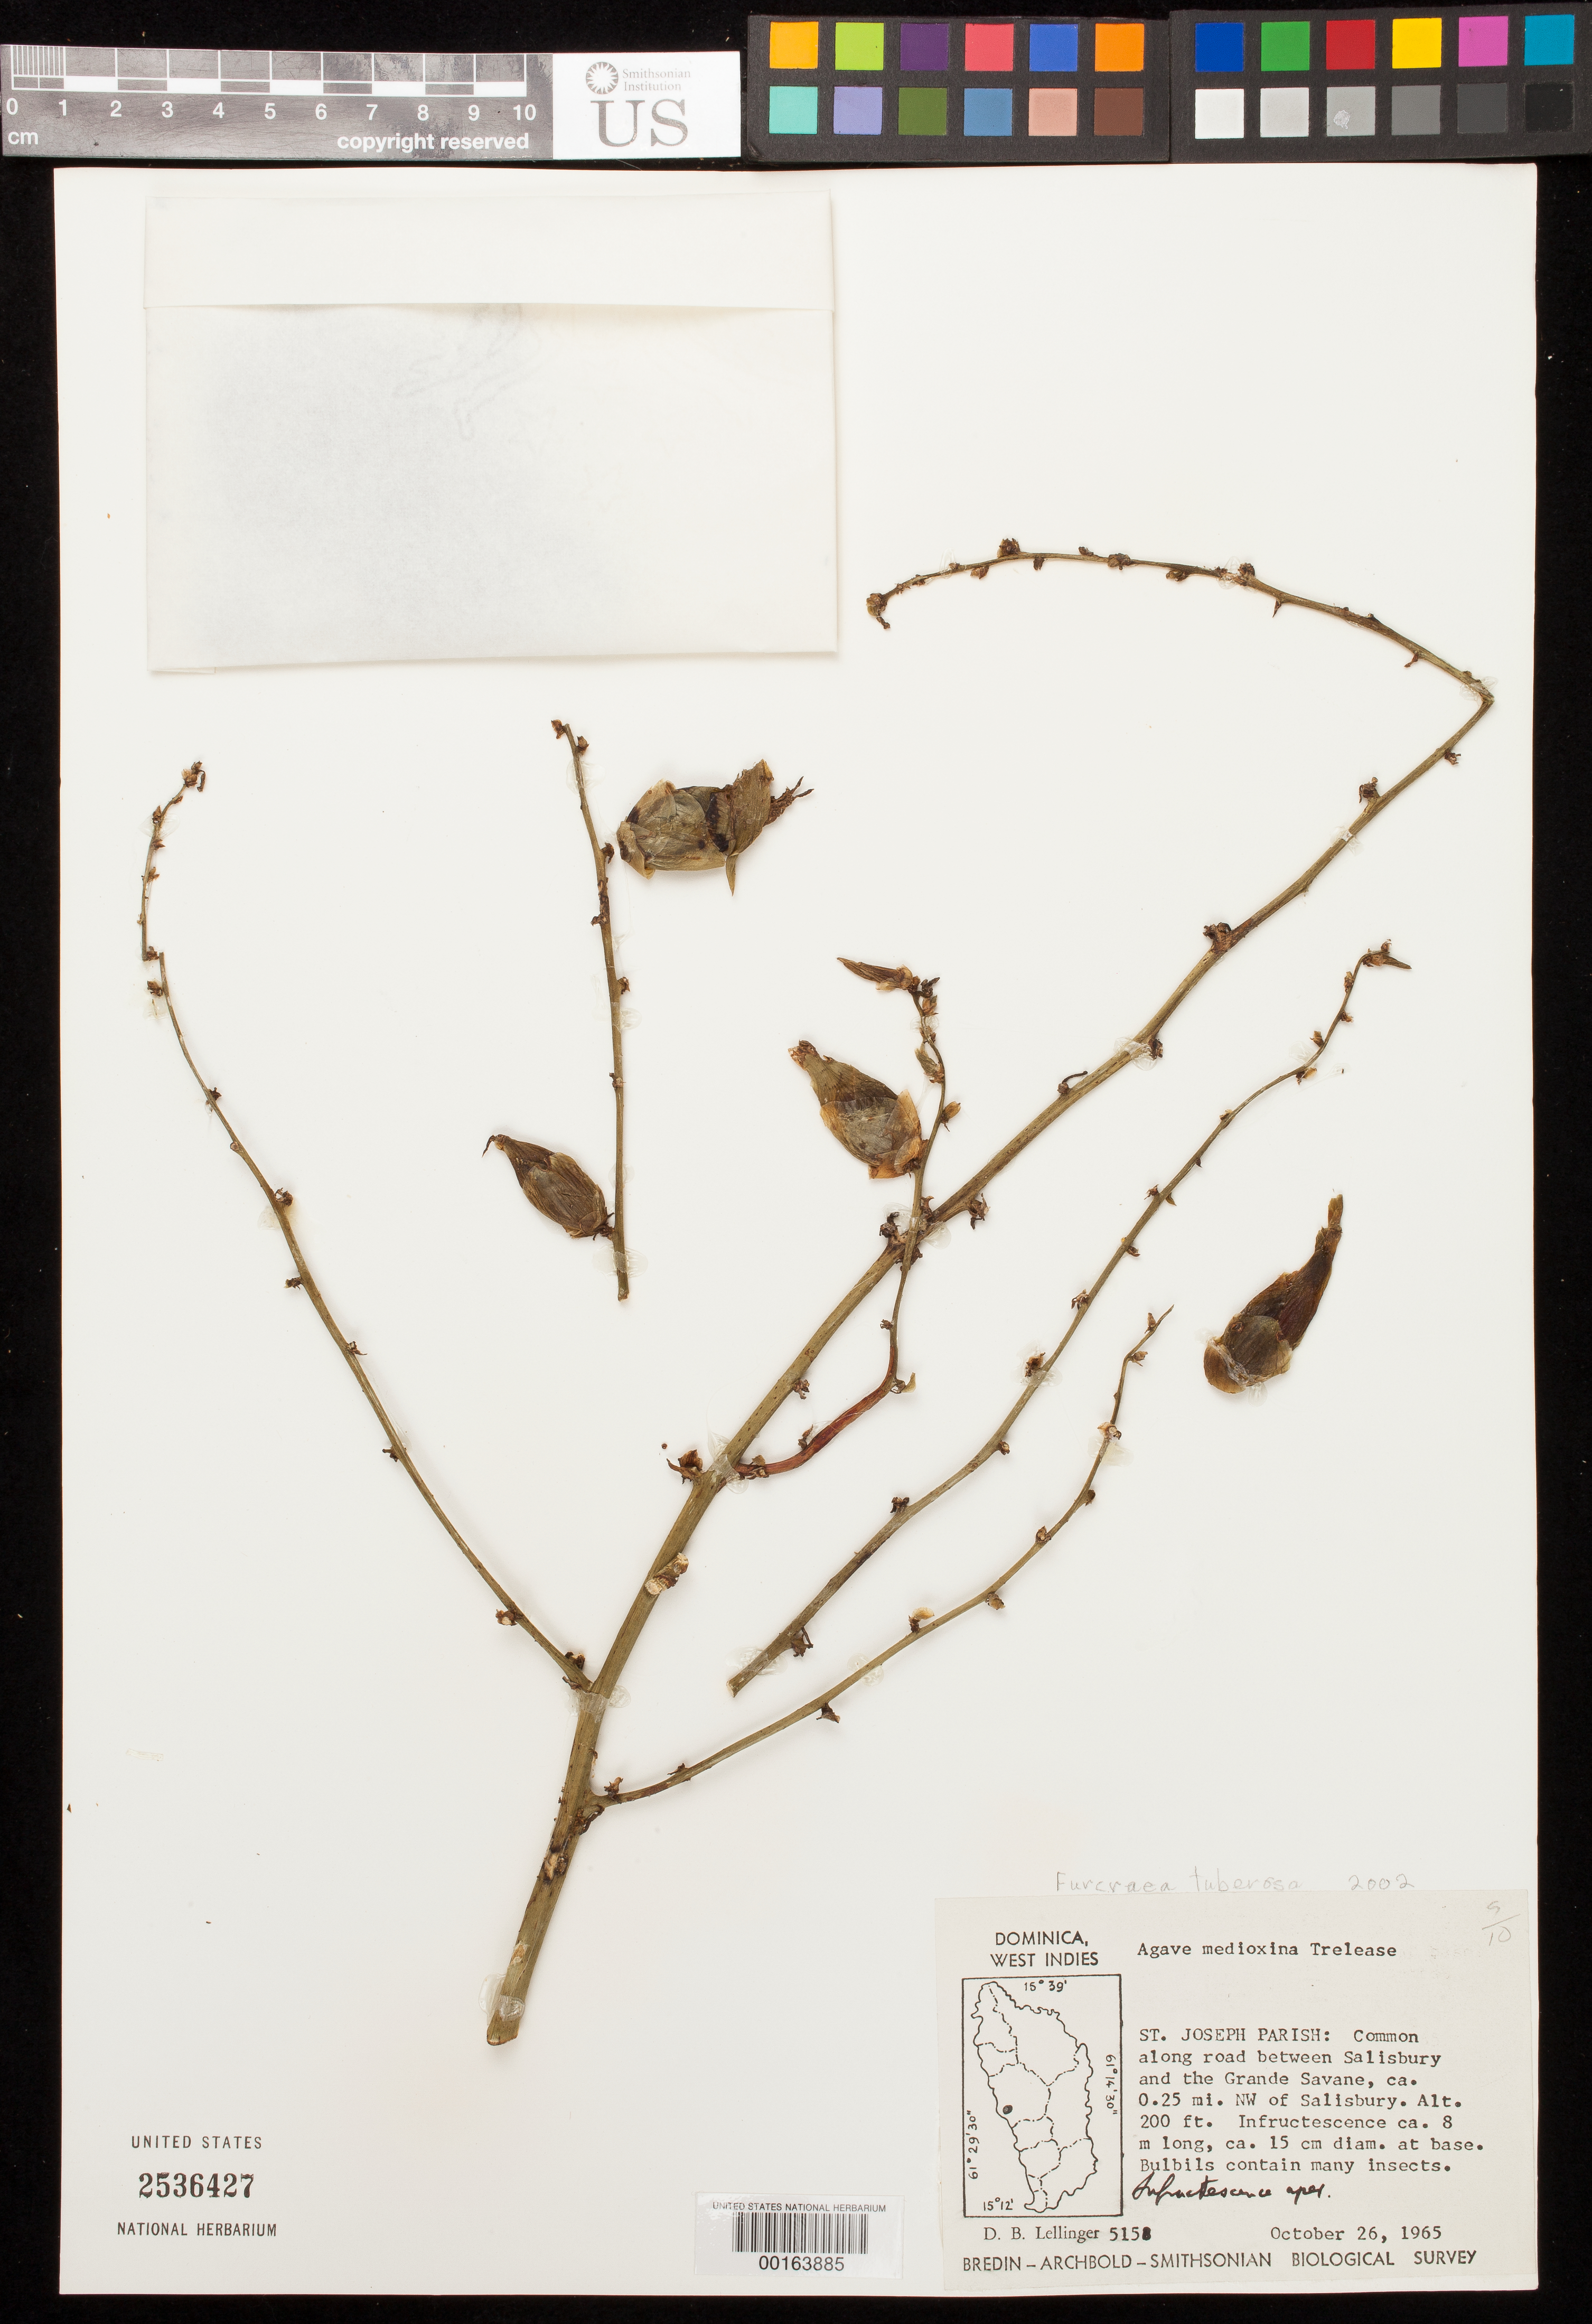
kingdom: Plantae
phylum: Tracheophyta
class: Liliopsida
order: Asparagales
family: Asparagaceae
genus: Furcraea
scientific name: Furcraea tuberosa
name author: (Mill.) W.T. Aiton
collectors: D. B. Lellinger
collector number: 515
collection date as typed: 26 Oct 1965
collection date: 1965-10-26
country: Dominica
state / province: St. Joseph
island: Dominica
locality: Along road between salisbury and the grande savane, ca 0.25 mi nw of salisbury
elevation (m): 61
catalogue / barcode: US 2536427